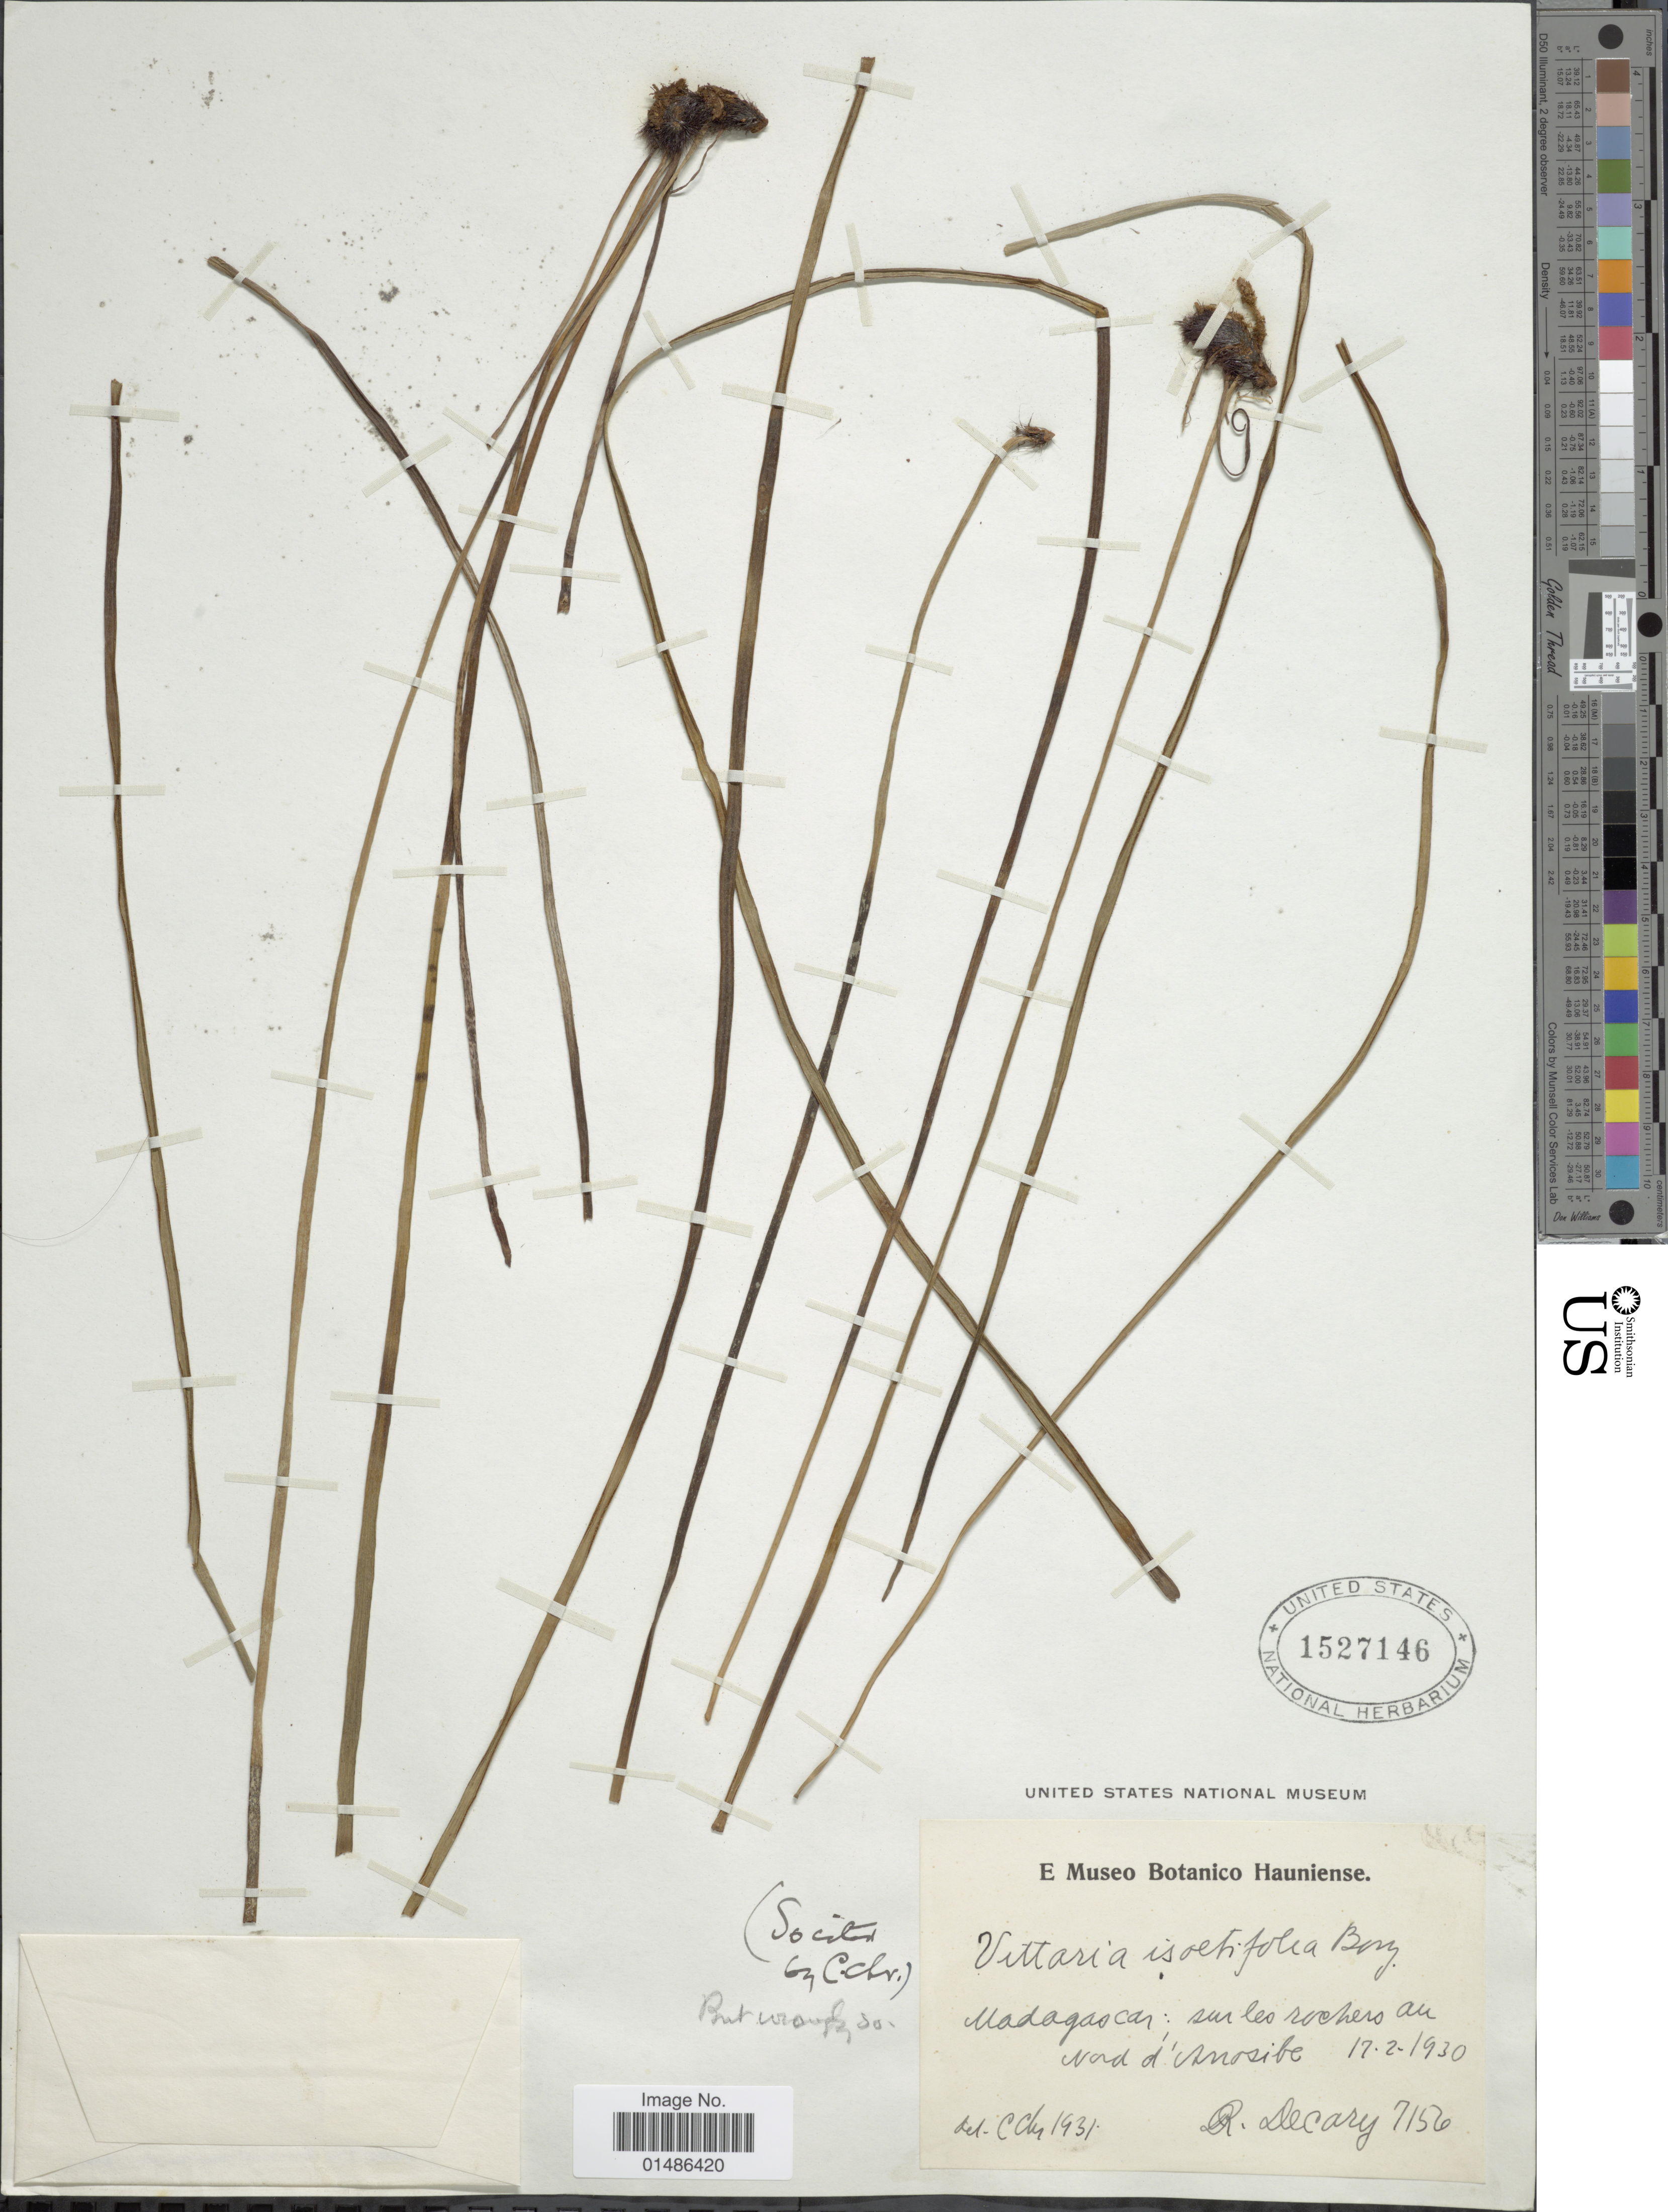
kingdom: Plantae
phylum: Tracheophyta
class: Polypodiopsida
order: Polypodiales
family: Pteridaceae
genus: Haplopteris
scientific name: Haplopteris isoetifolia comb. in ed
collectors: R. Decary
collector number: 7156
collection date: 1930-02-17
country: Madagascar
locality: Sur les rochers au Nord d'Anosibe.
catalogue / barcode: US 1527146